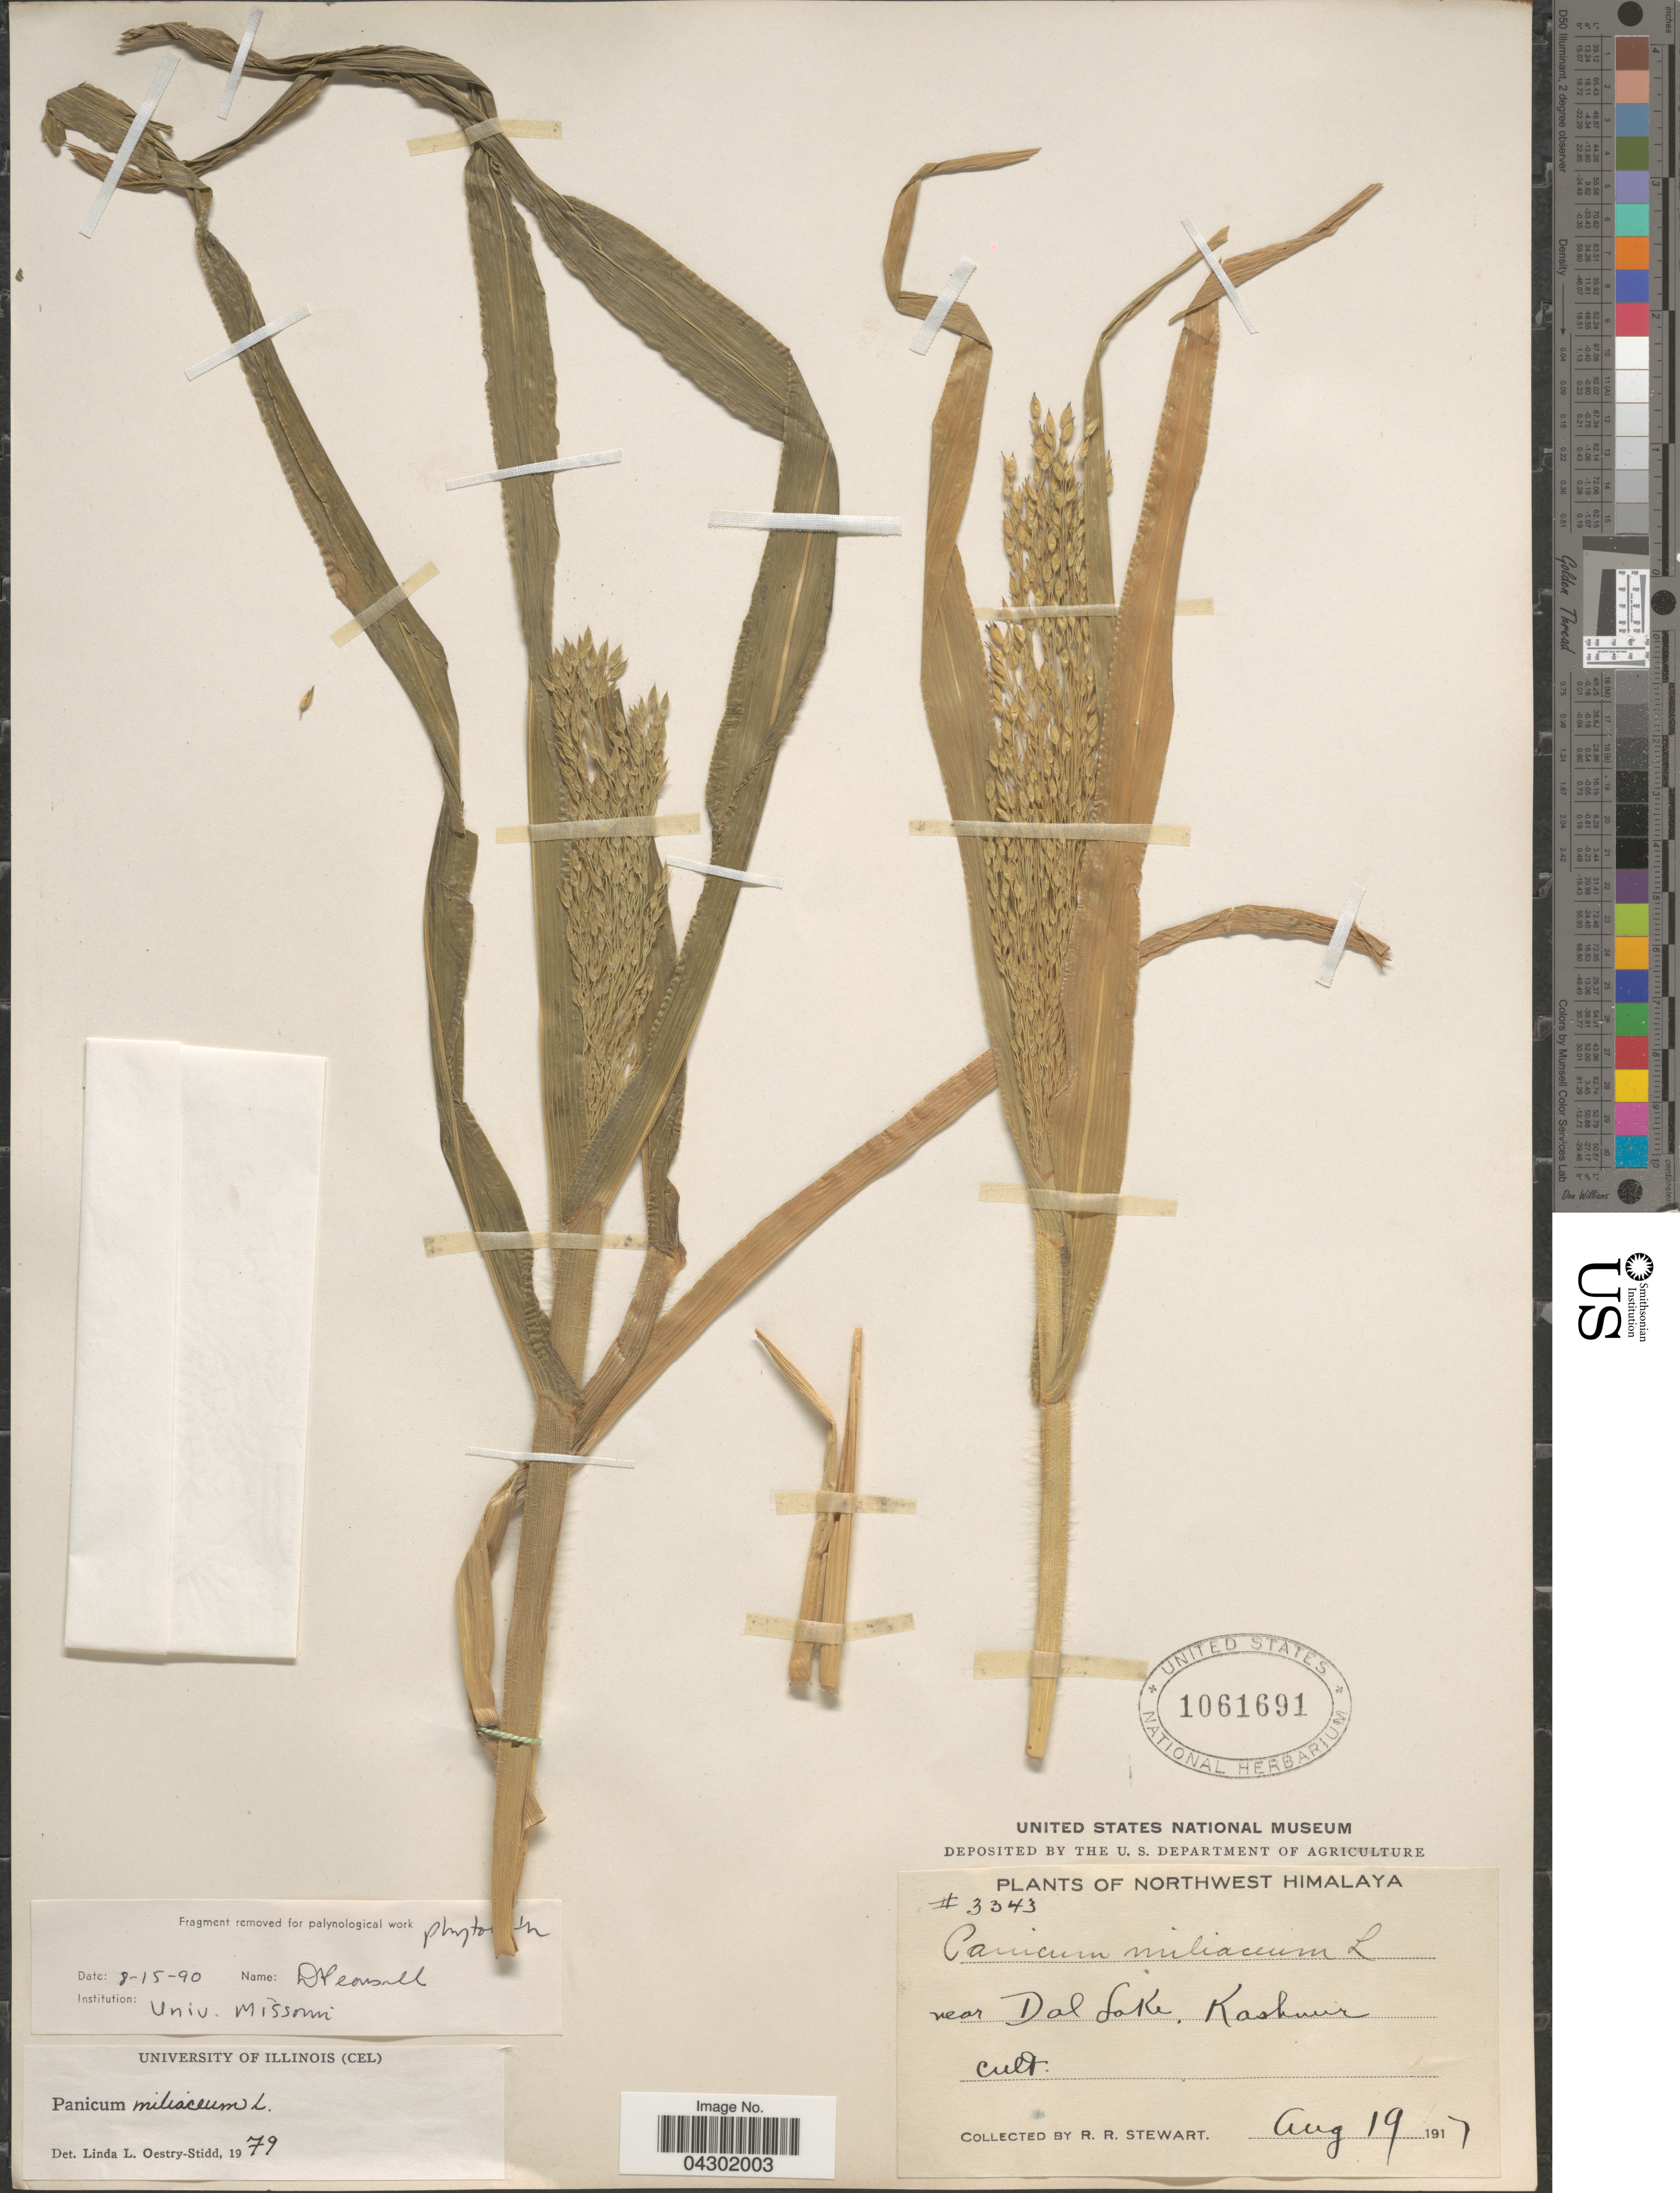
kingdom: Plantae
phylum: Tracheophyta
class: Liliopsida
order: Poales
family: Poaceae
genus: Panicum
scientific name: Panicum miliaceum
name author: L.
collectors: R. Stewart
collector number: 3343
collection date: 1917-08-19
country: India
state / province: Jammu and Kashmir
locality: Northwest Himalaya. Near Dal Lake, Kashmir.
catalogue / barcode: US 1061691